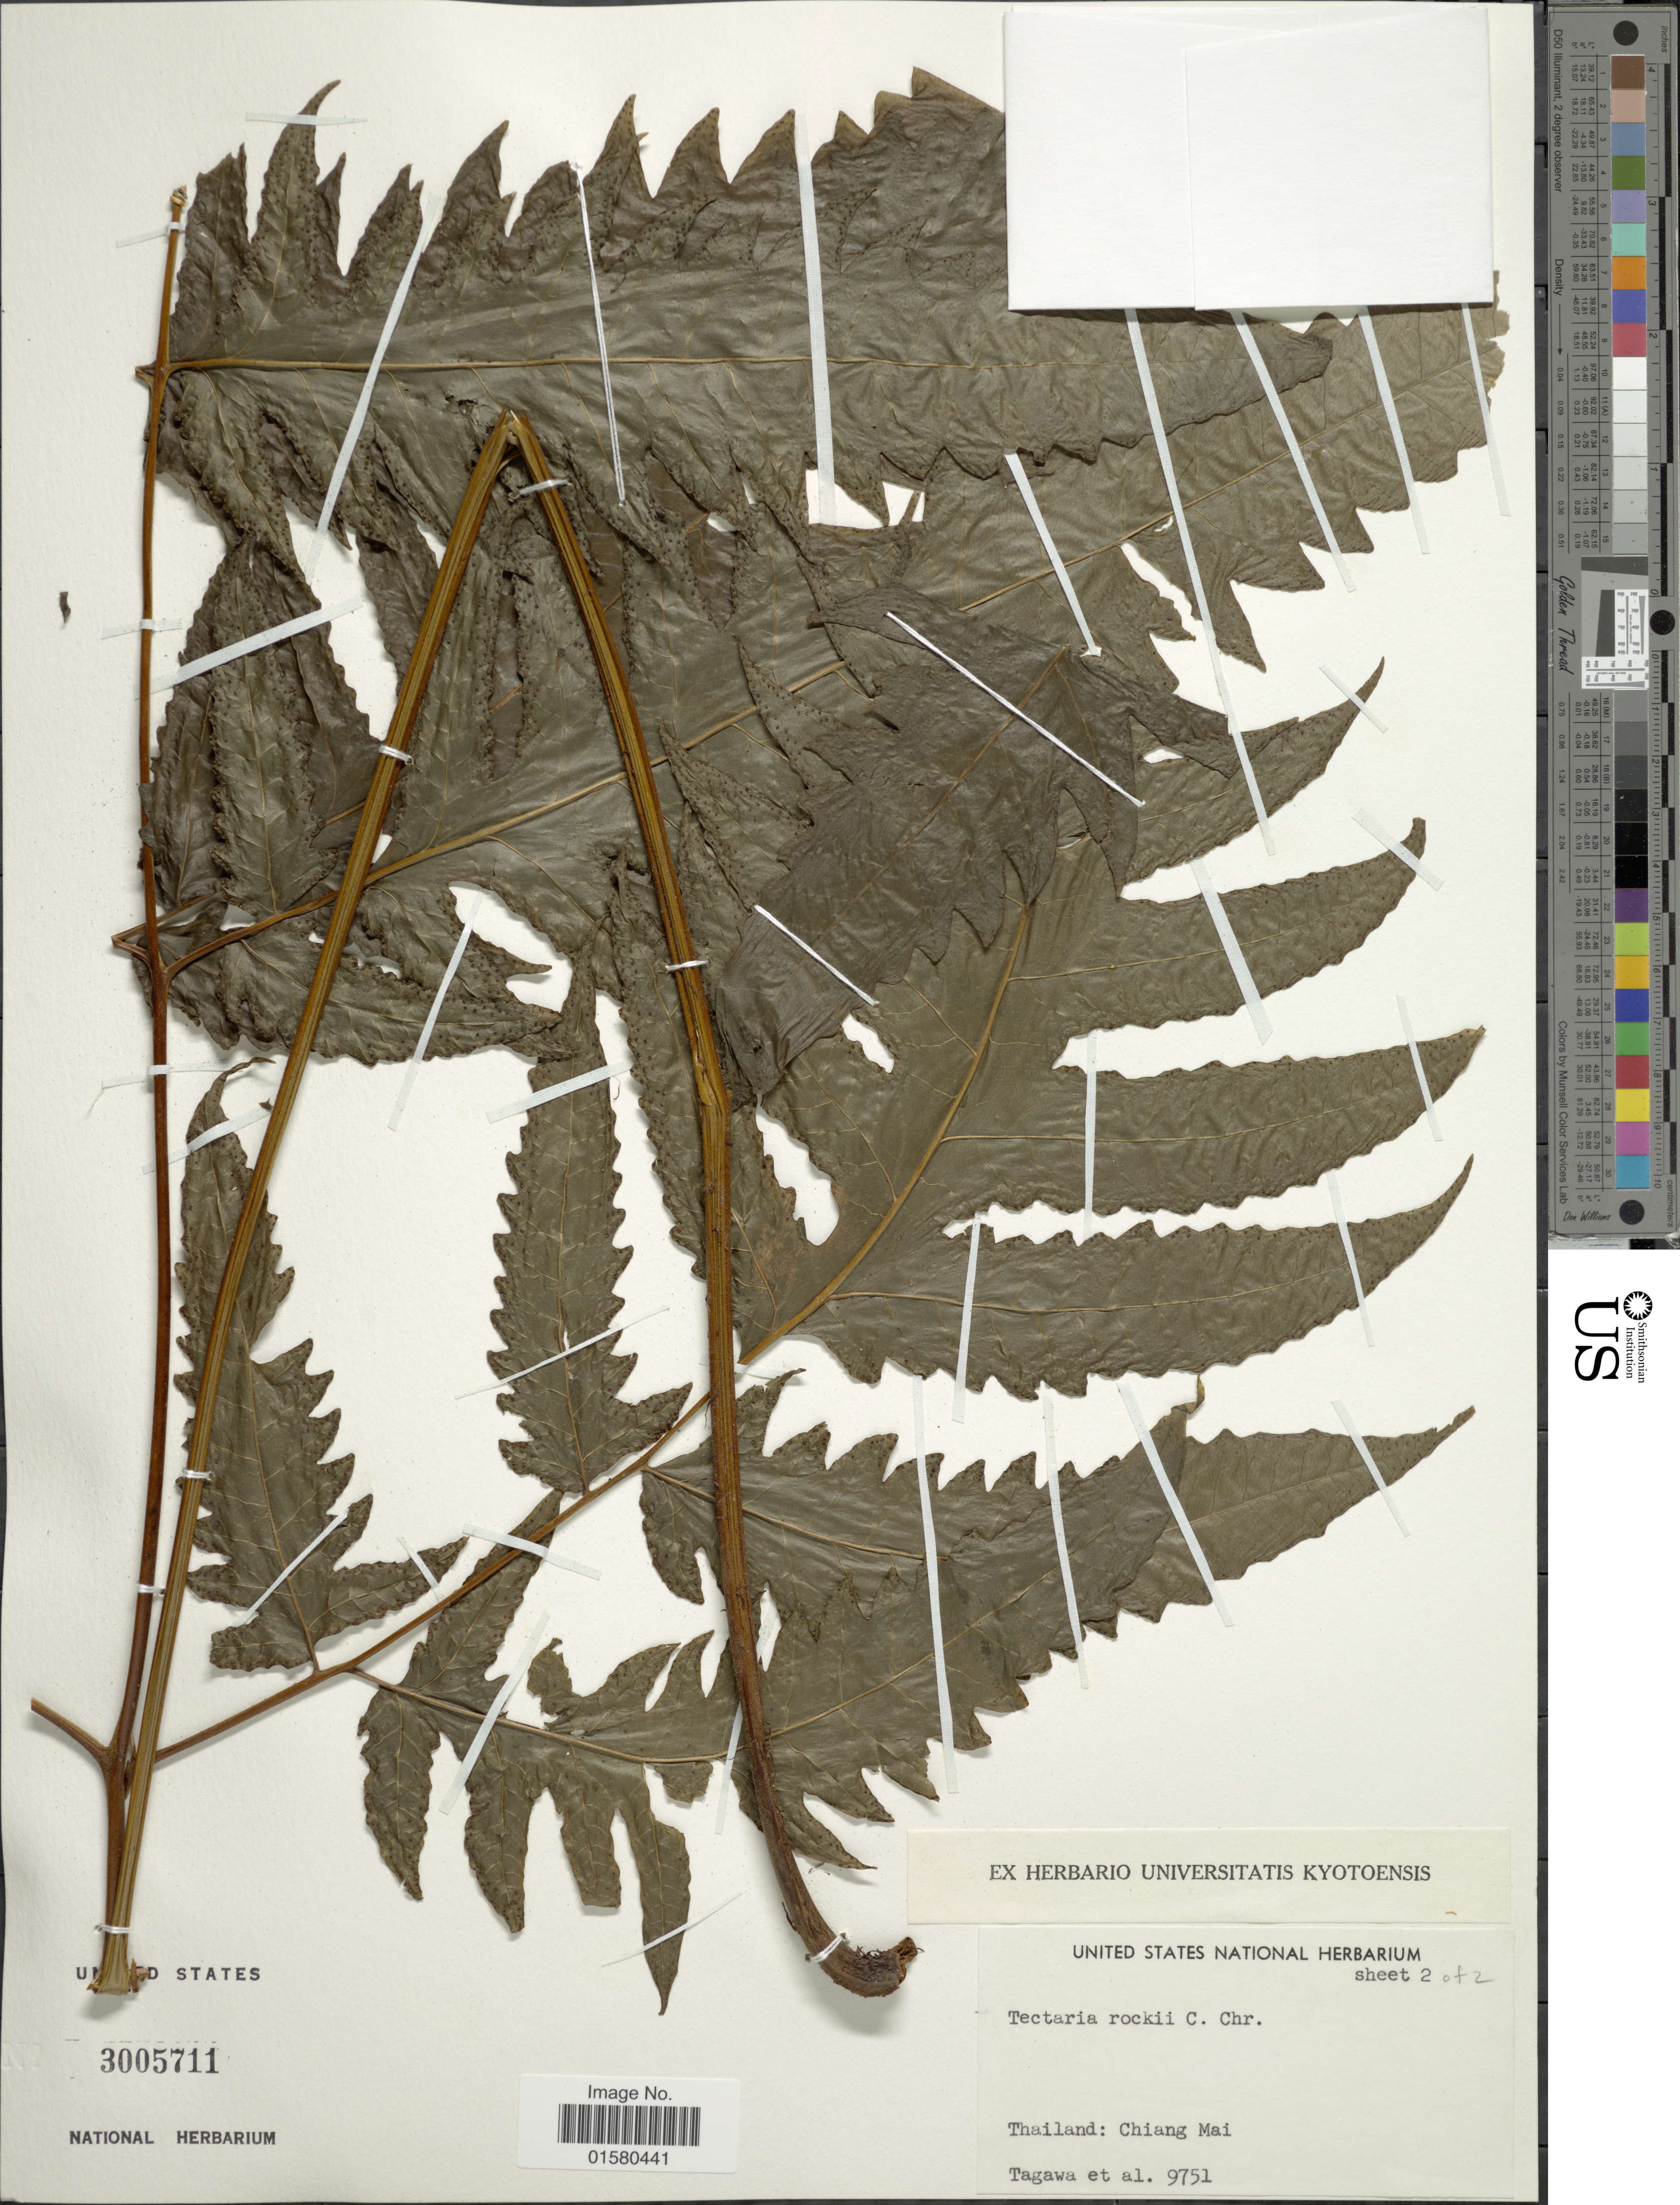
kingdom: Plantae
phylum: Tracheophyta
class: Polypodiopsida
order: Polypodiales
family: Tectariaceae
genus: Tectaria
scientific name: Tectaria rockii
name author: C. Chr.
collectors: M. Tagawa & et al.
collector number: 9751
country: Thailand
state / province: Chiang Mai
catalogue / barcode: US 3005711